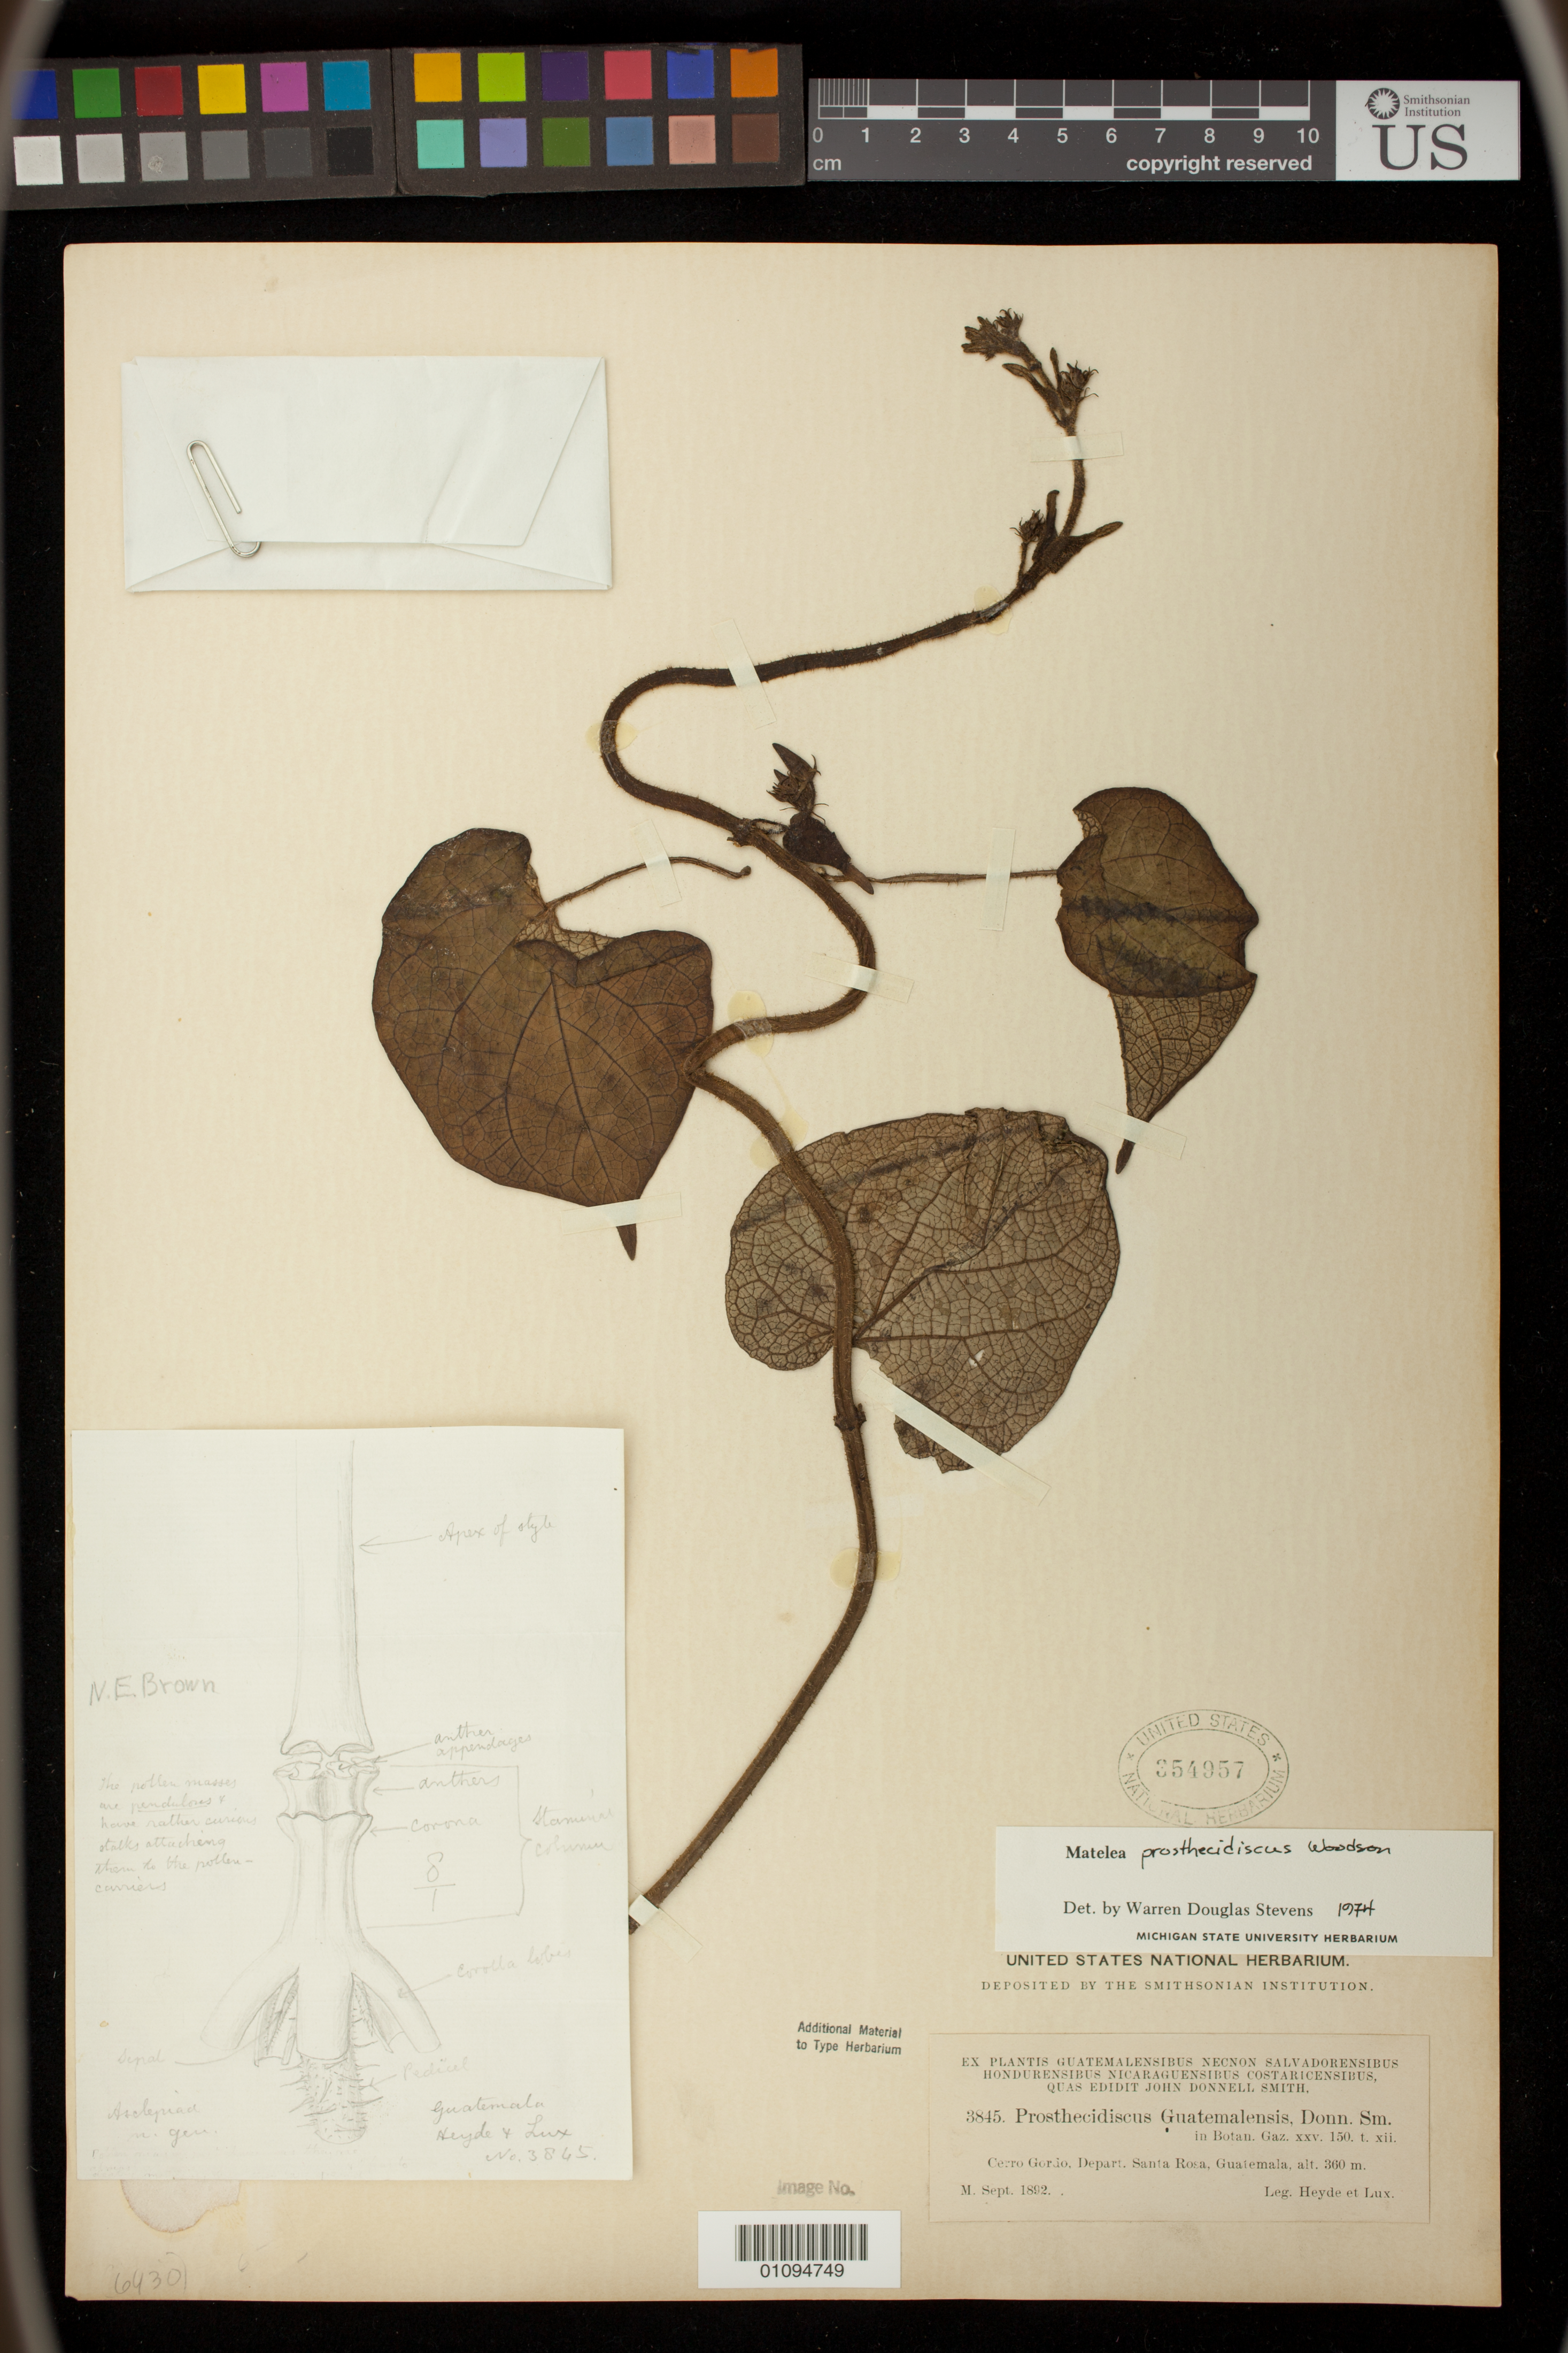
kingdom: Plantae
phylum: Tracheophyta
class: Magnoliopsida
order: Gentianales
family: Apocynaceae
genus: Prosthecidiscus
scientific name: Prosthecidiscus guatemalensis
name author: Donn. Sm.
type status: Type Collection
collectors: E. T. Heyde & E. Lux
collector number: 3845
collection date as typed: Sep 1892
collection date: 1892-09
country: Guatemala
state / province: Santa Rosa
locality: Cerro Gorio.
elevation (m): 360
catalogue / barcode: US 354957